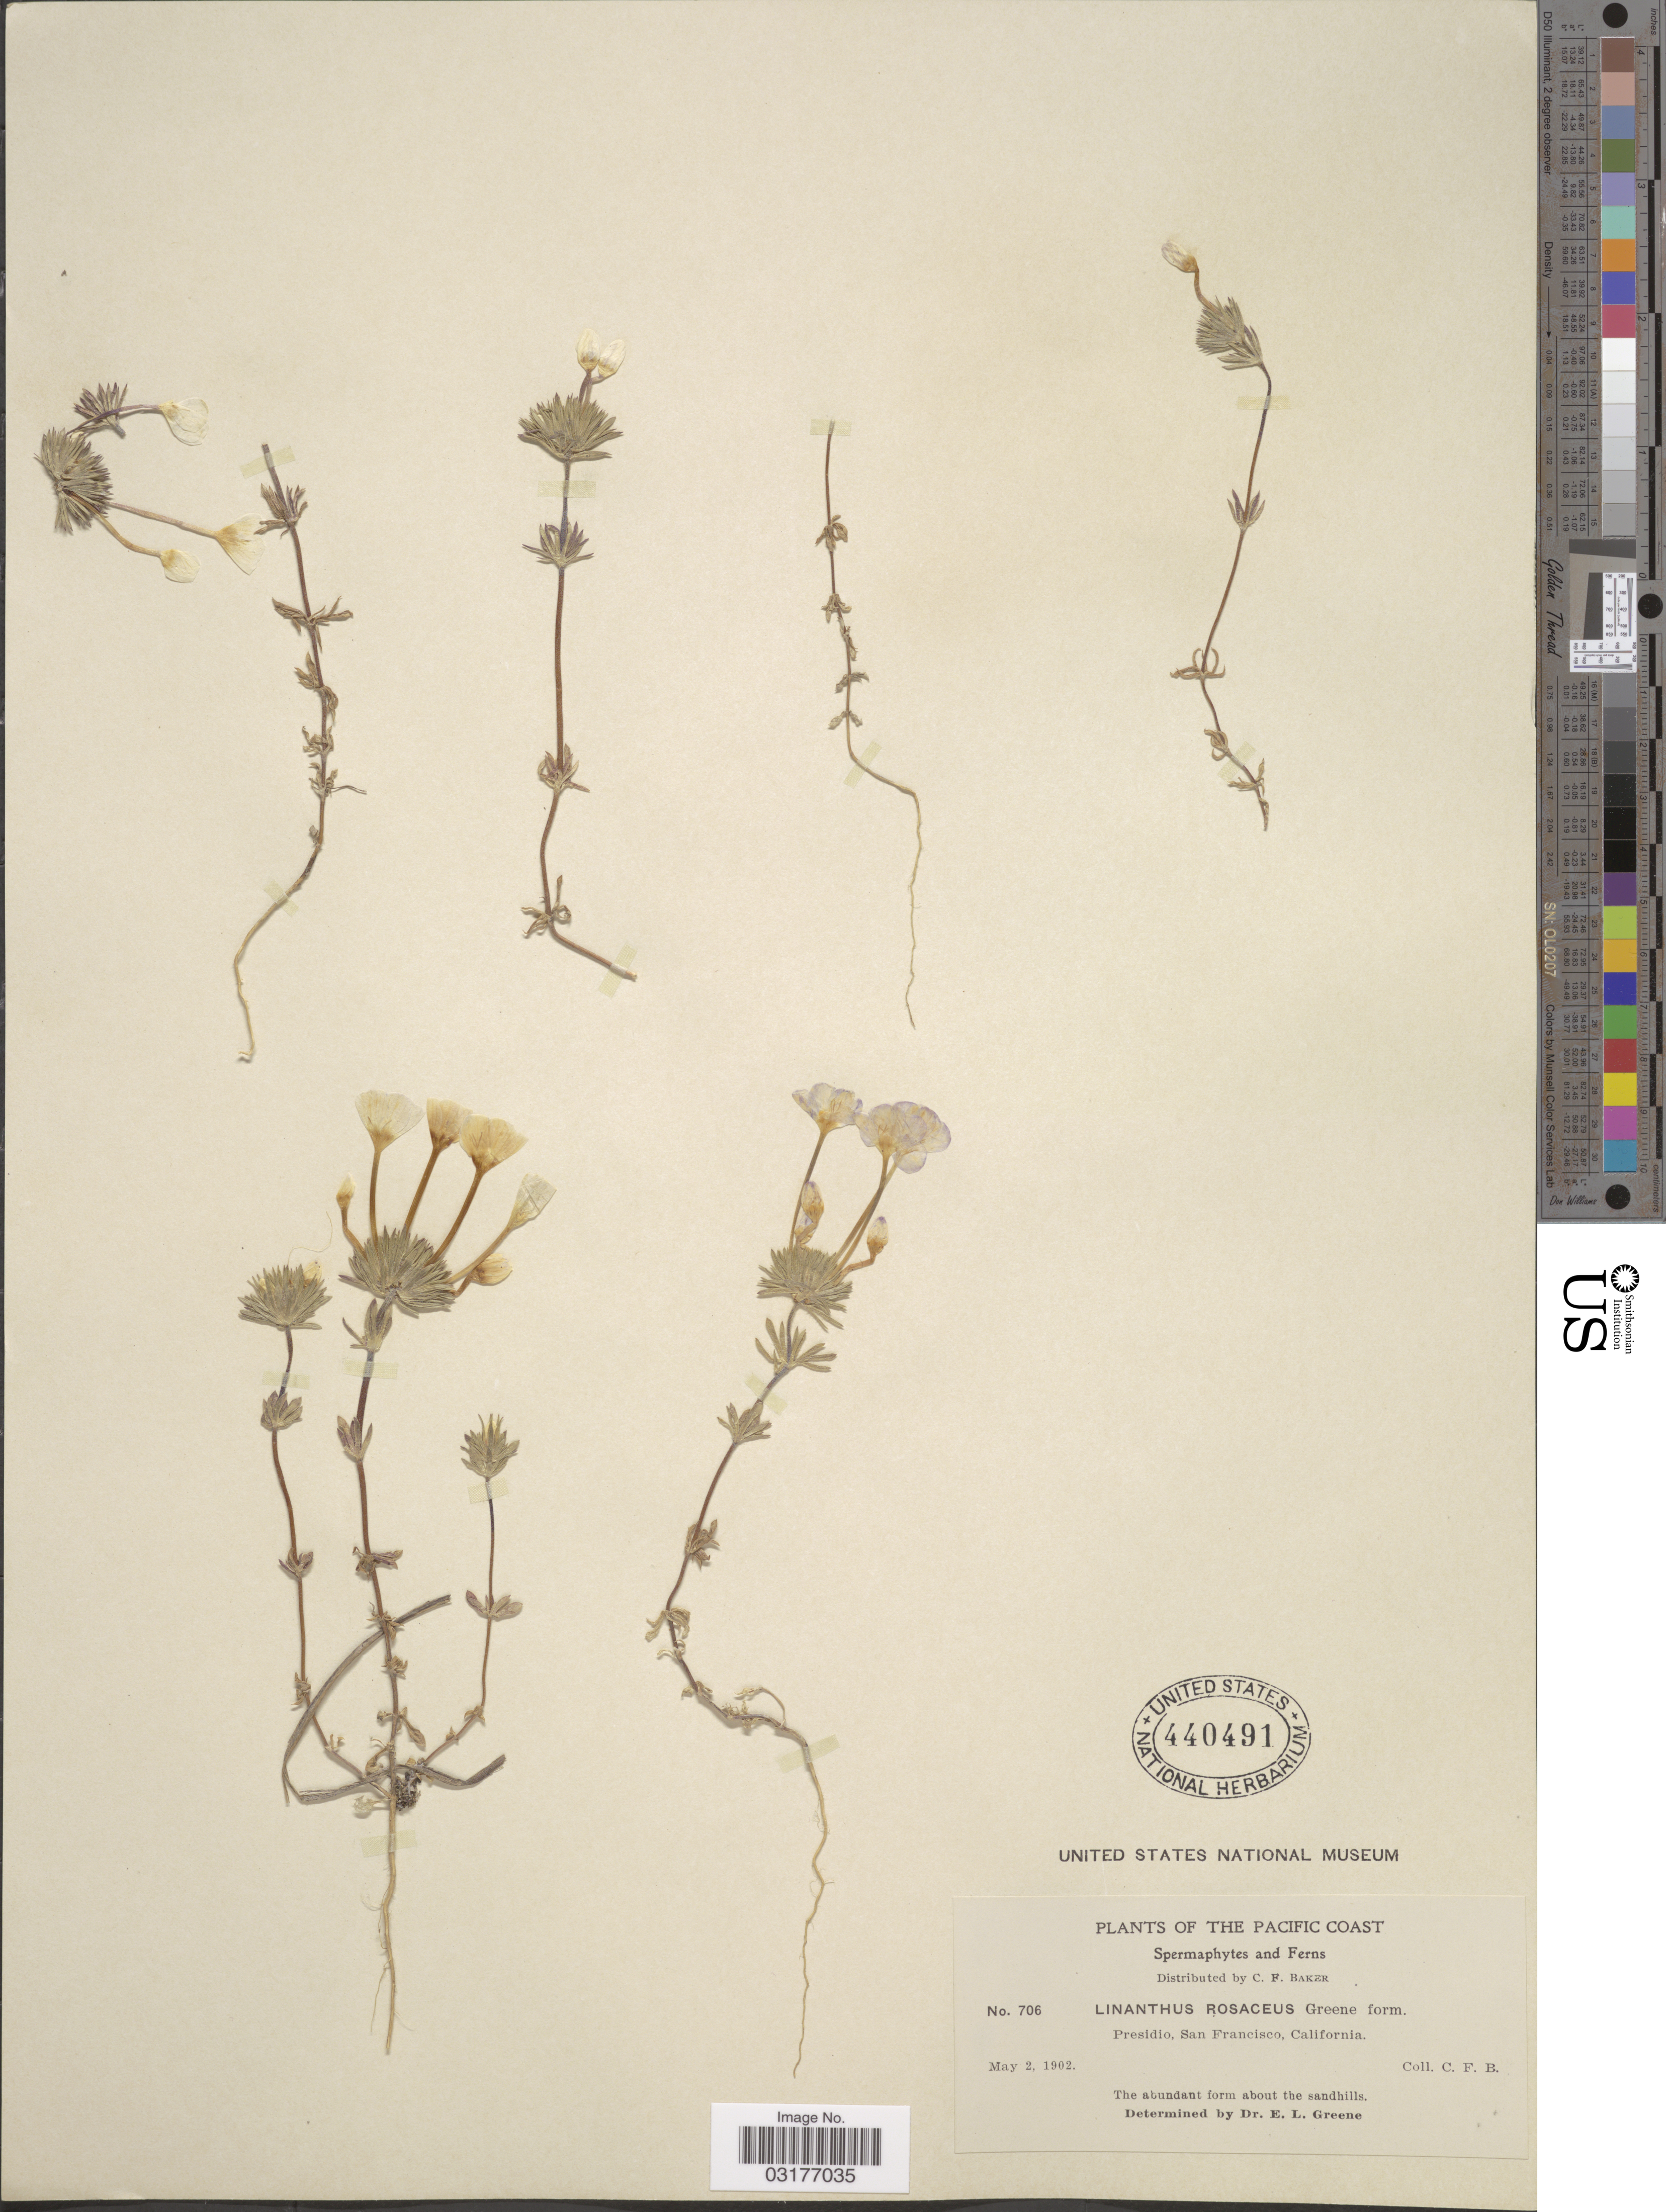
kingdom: Plantae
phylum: Tracheophyta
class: Magnoliopsida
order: Ericales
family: Polemoniaceae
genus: Leptosiphon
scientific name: Leptosiphon androsaceus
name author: Benth.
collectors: C. F. Baker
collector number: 706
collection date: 1902-05-02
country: United States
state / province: California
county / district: San Francisco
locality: The Pacific Coast. Presidio, San Francisco.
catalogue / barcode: US 440491